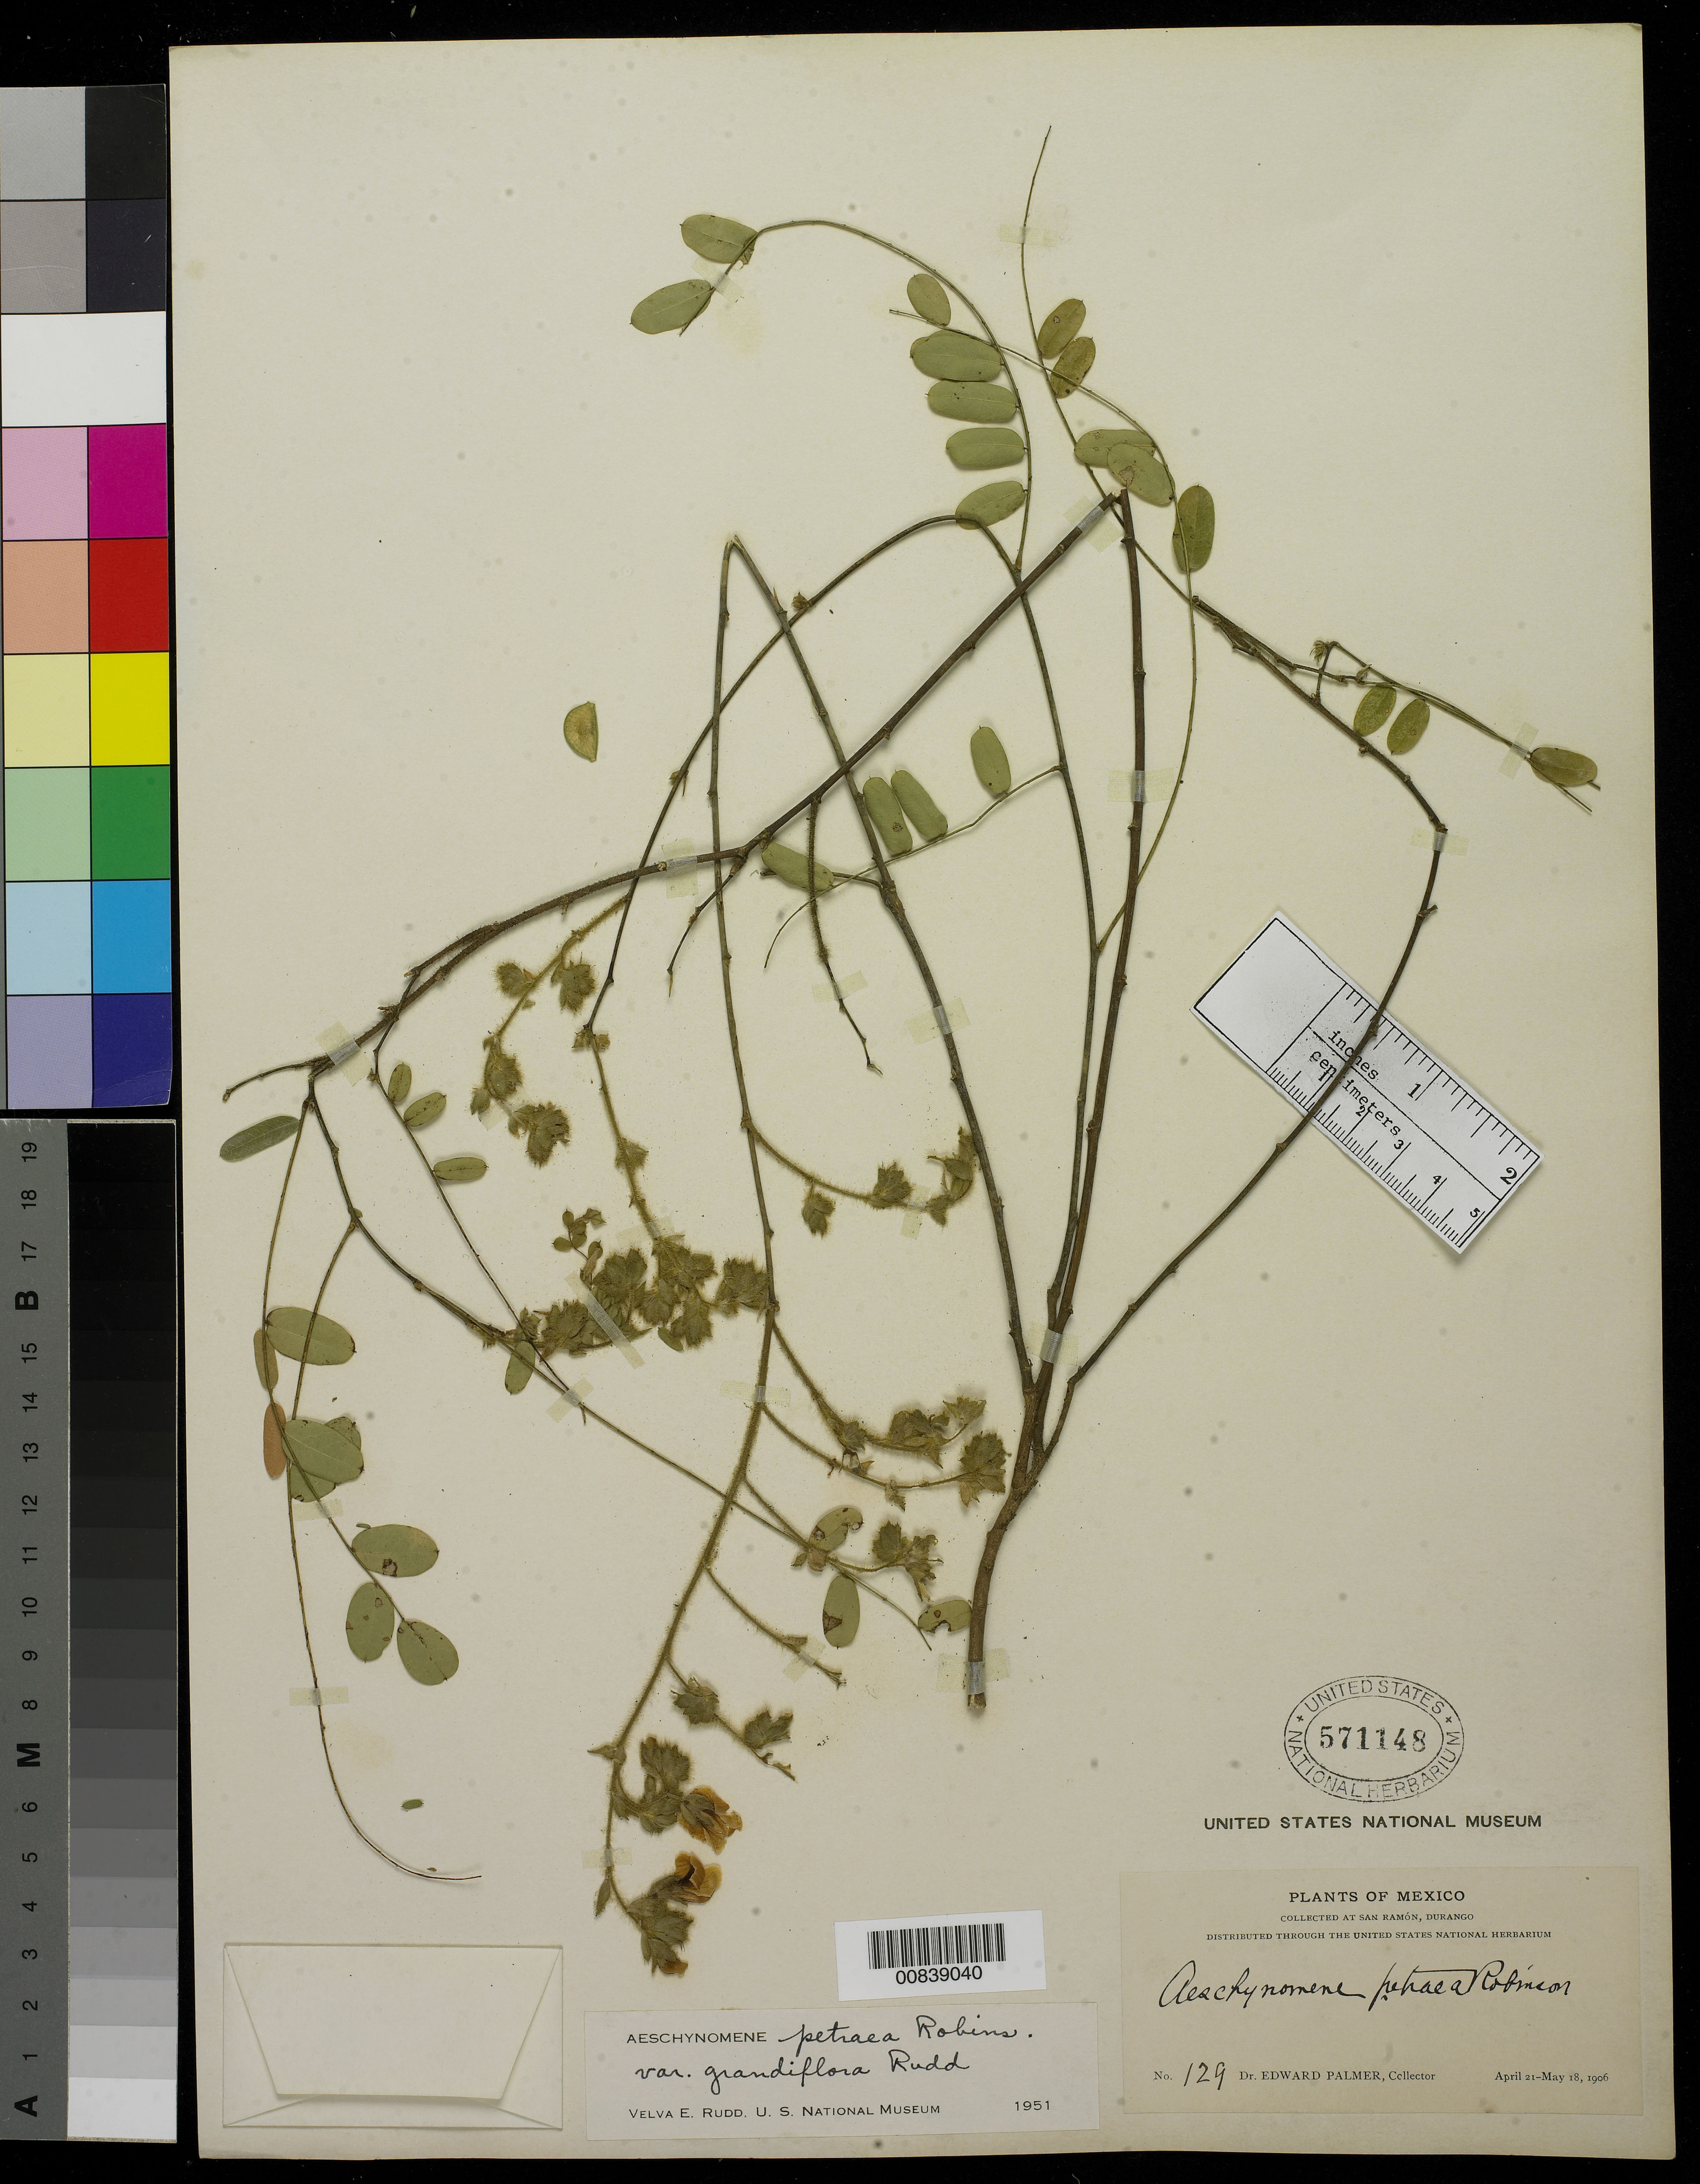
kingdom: Plantae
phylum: Tracheophyta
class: Magnoliopsida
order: Fabales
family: Fabaceae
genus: Aeschynomene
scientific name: Aeschynomene petraea var. grandiflora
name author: Rudd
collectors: E. Palmer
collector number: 129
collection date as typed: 21 Apr 1906 to 18 May 1906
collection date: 1906-04-21/1906-05-18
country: Mexico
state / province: Durango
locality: San Ramón, Durango.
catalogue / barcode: US 571148